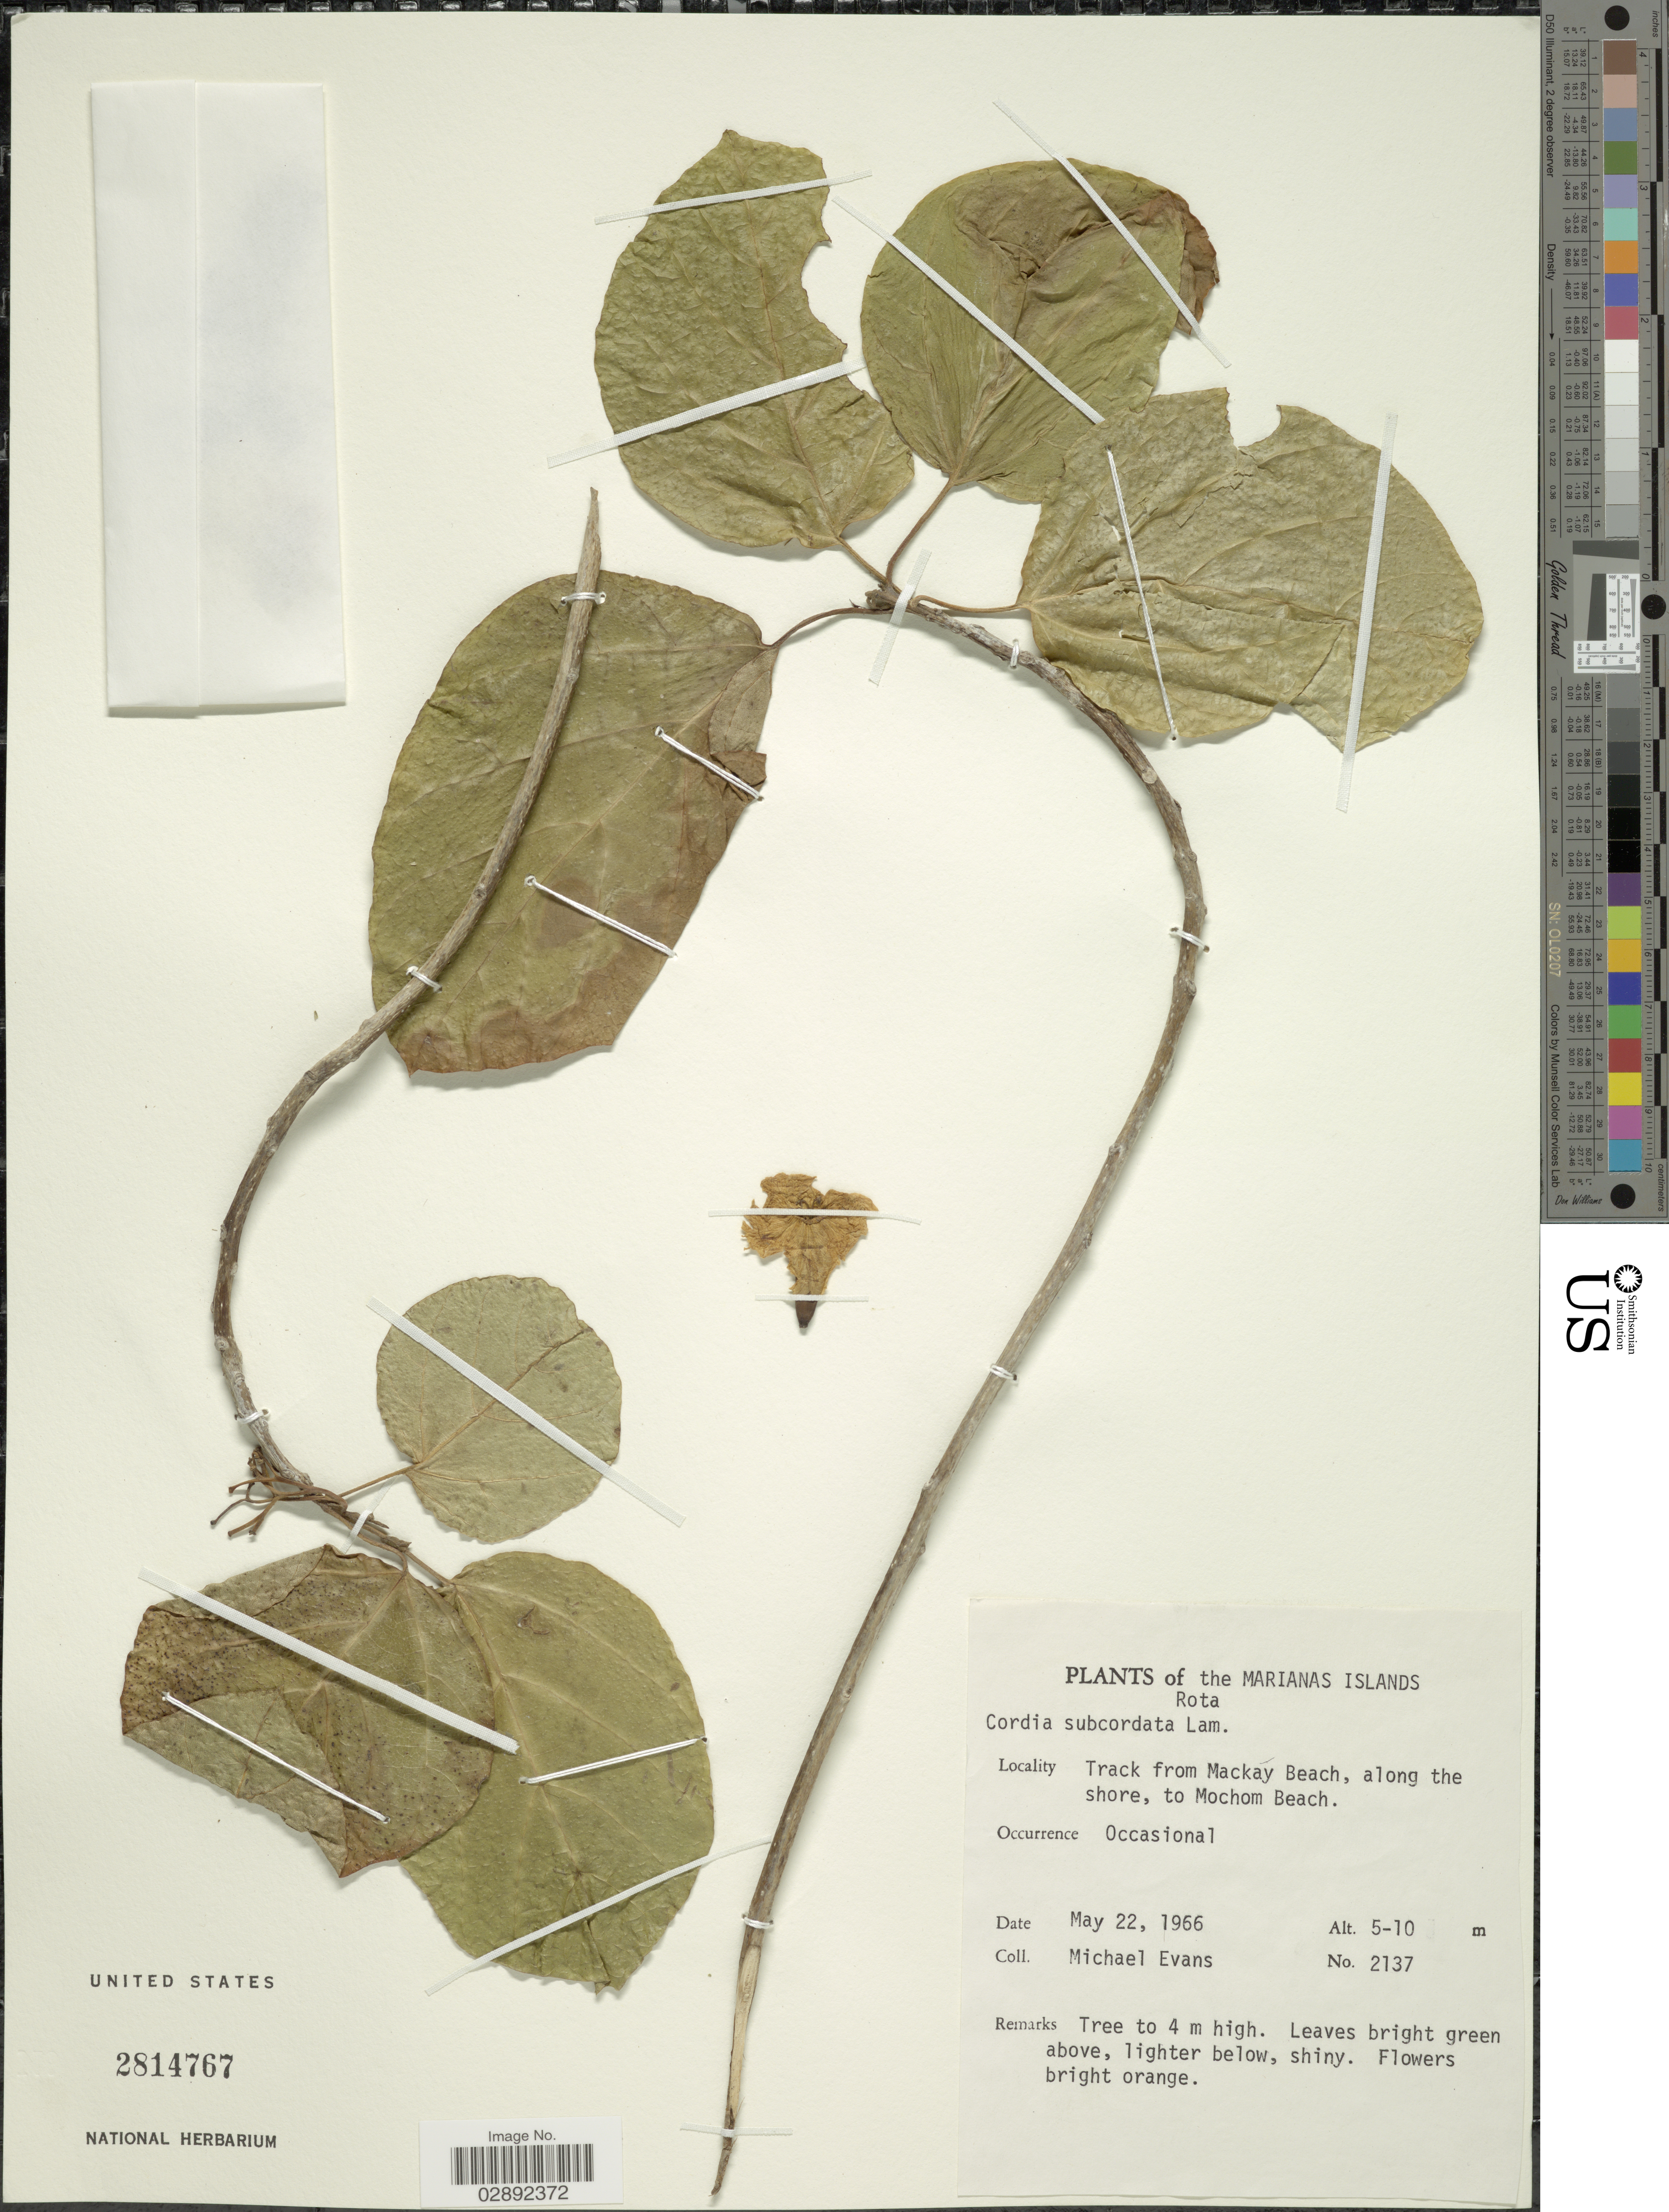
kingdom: Plantae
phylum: Tracheophyta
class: Magnoliopsida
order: Boraginales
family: Cordiaceae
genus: Cordia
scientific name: Cordia subcordata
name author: Lam.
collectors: M. Evans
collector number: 2137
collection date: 1966-05-22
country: Northern Mariana Islands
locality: Marianas Islands. Rota. Track from Mackay Beach, along the shore, to Mochom Beach.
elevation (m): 5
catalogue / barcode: US 2814767